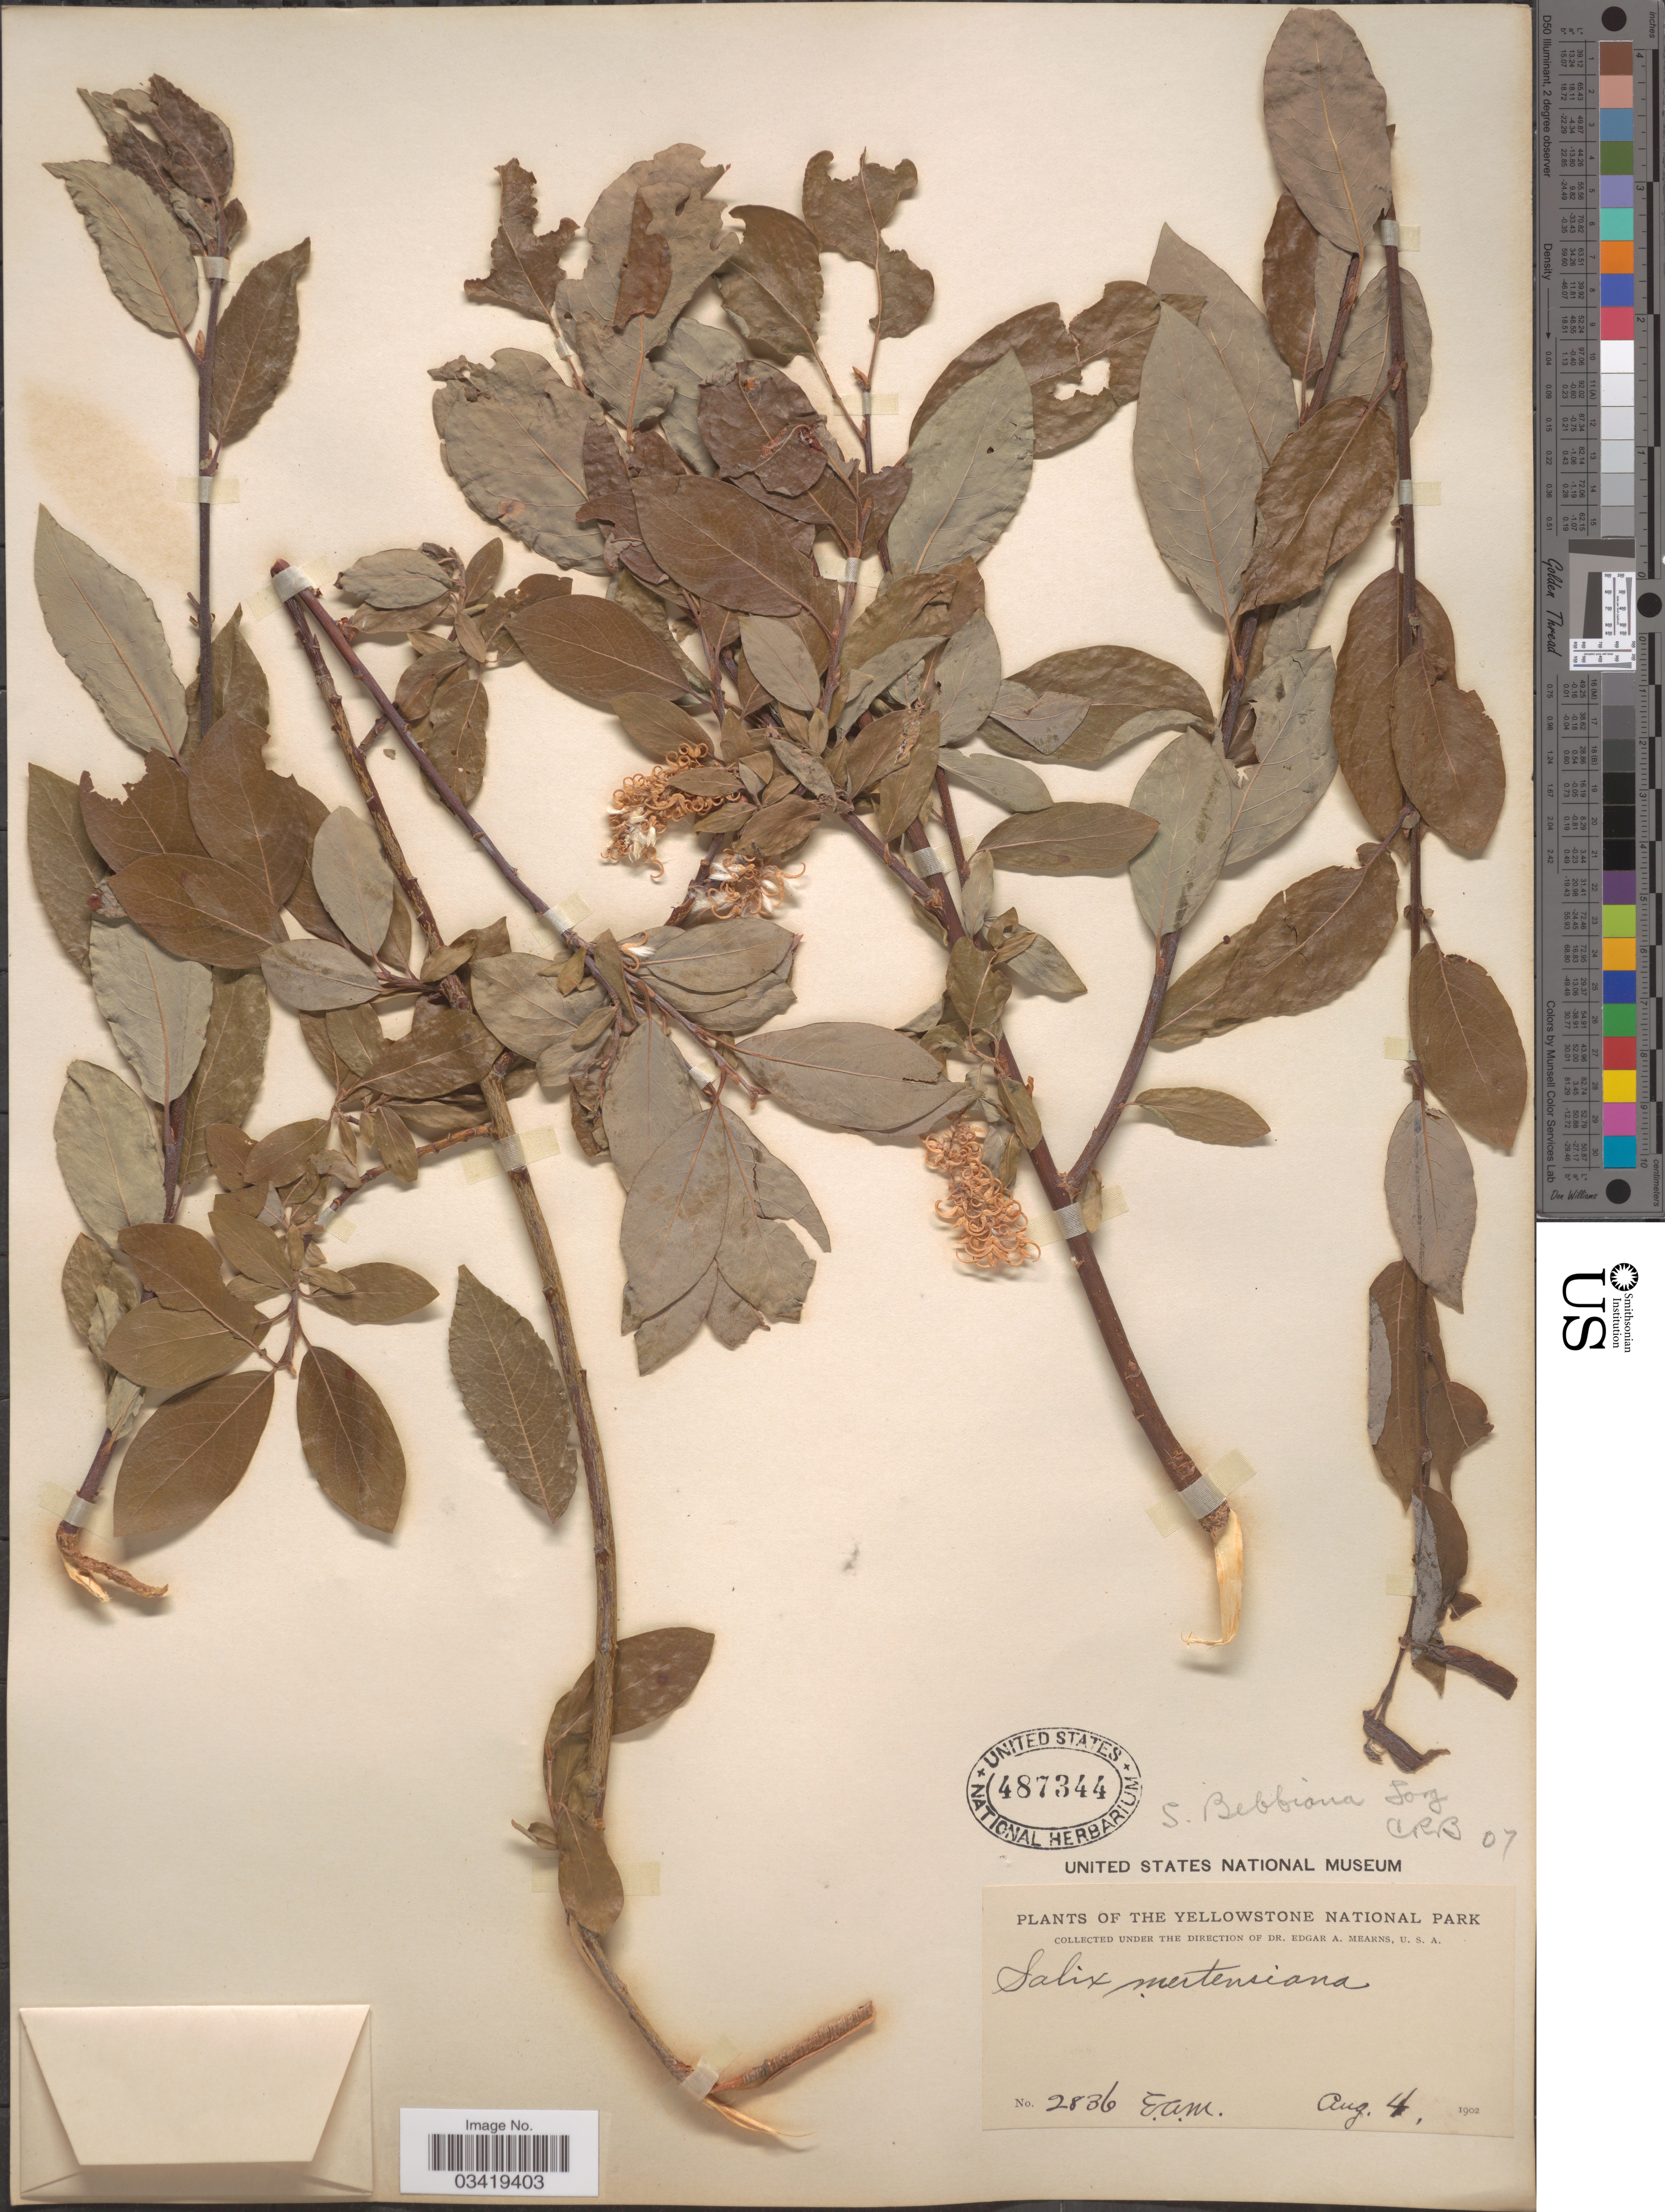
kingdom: Plantae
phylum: Tracheophyta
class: Magnoliopsida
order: Malpighiales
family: Salicaceae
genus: Salix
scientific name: Salix bebbiana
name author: Sarg.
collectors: E. A. Mearns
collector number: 2836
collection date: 1902-08-04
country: United States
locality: The Yellowstone National Park.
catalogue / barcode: US 487344